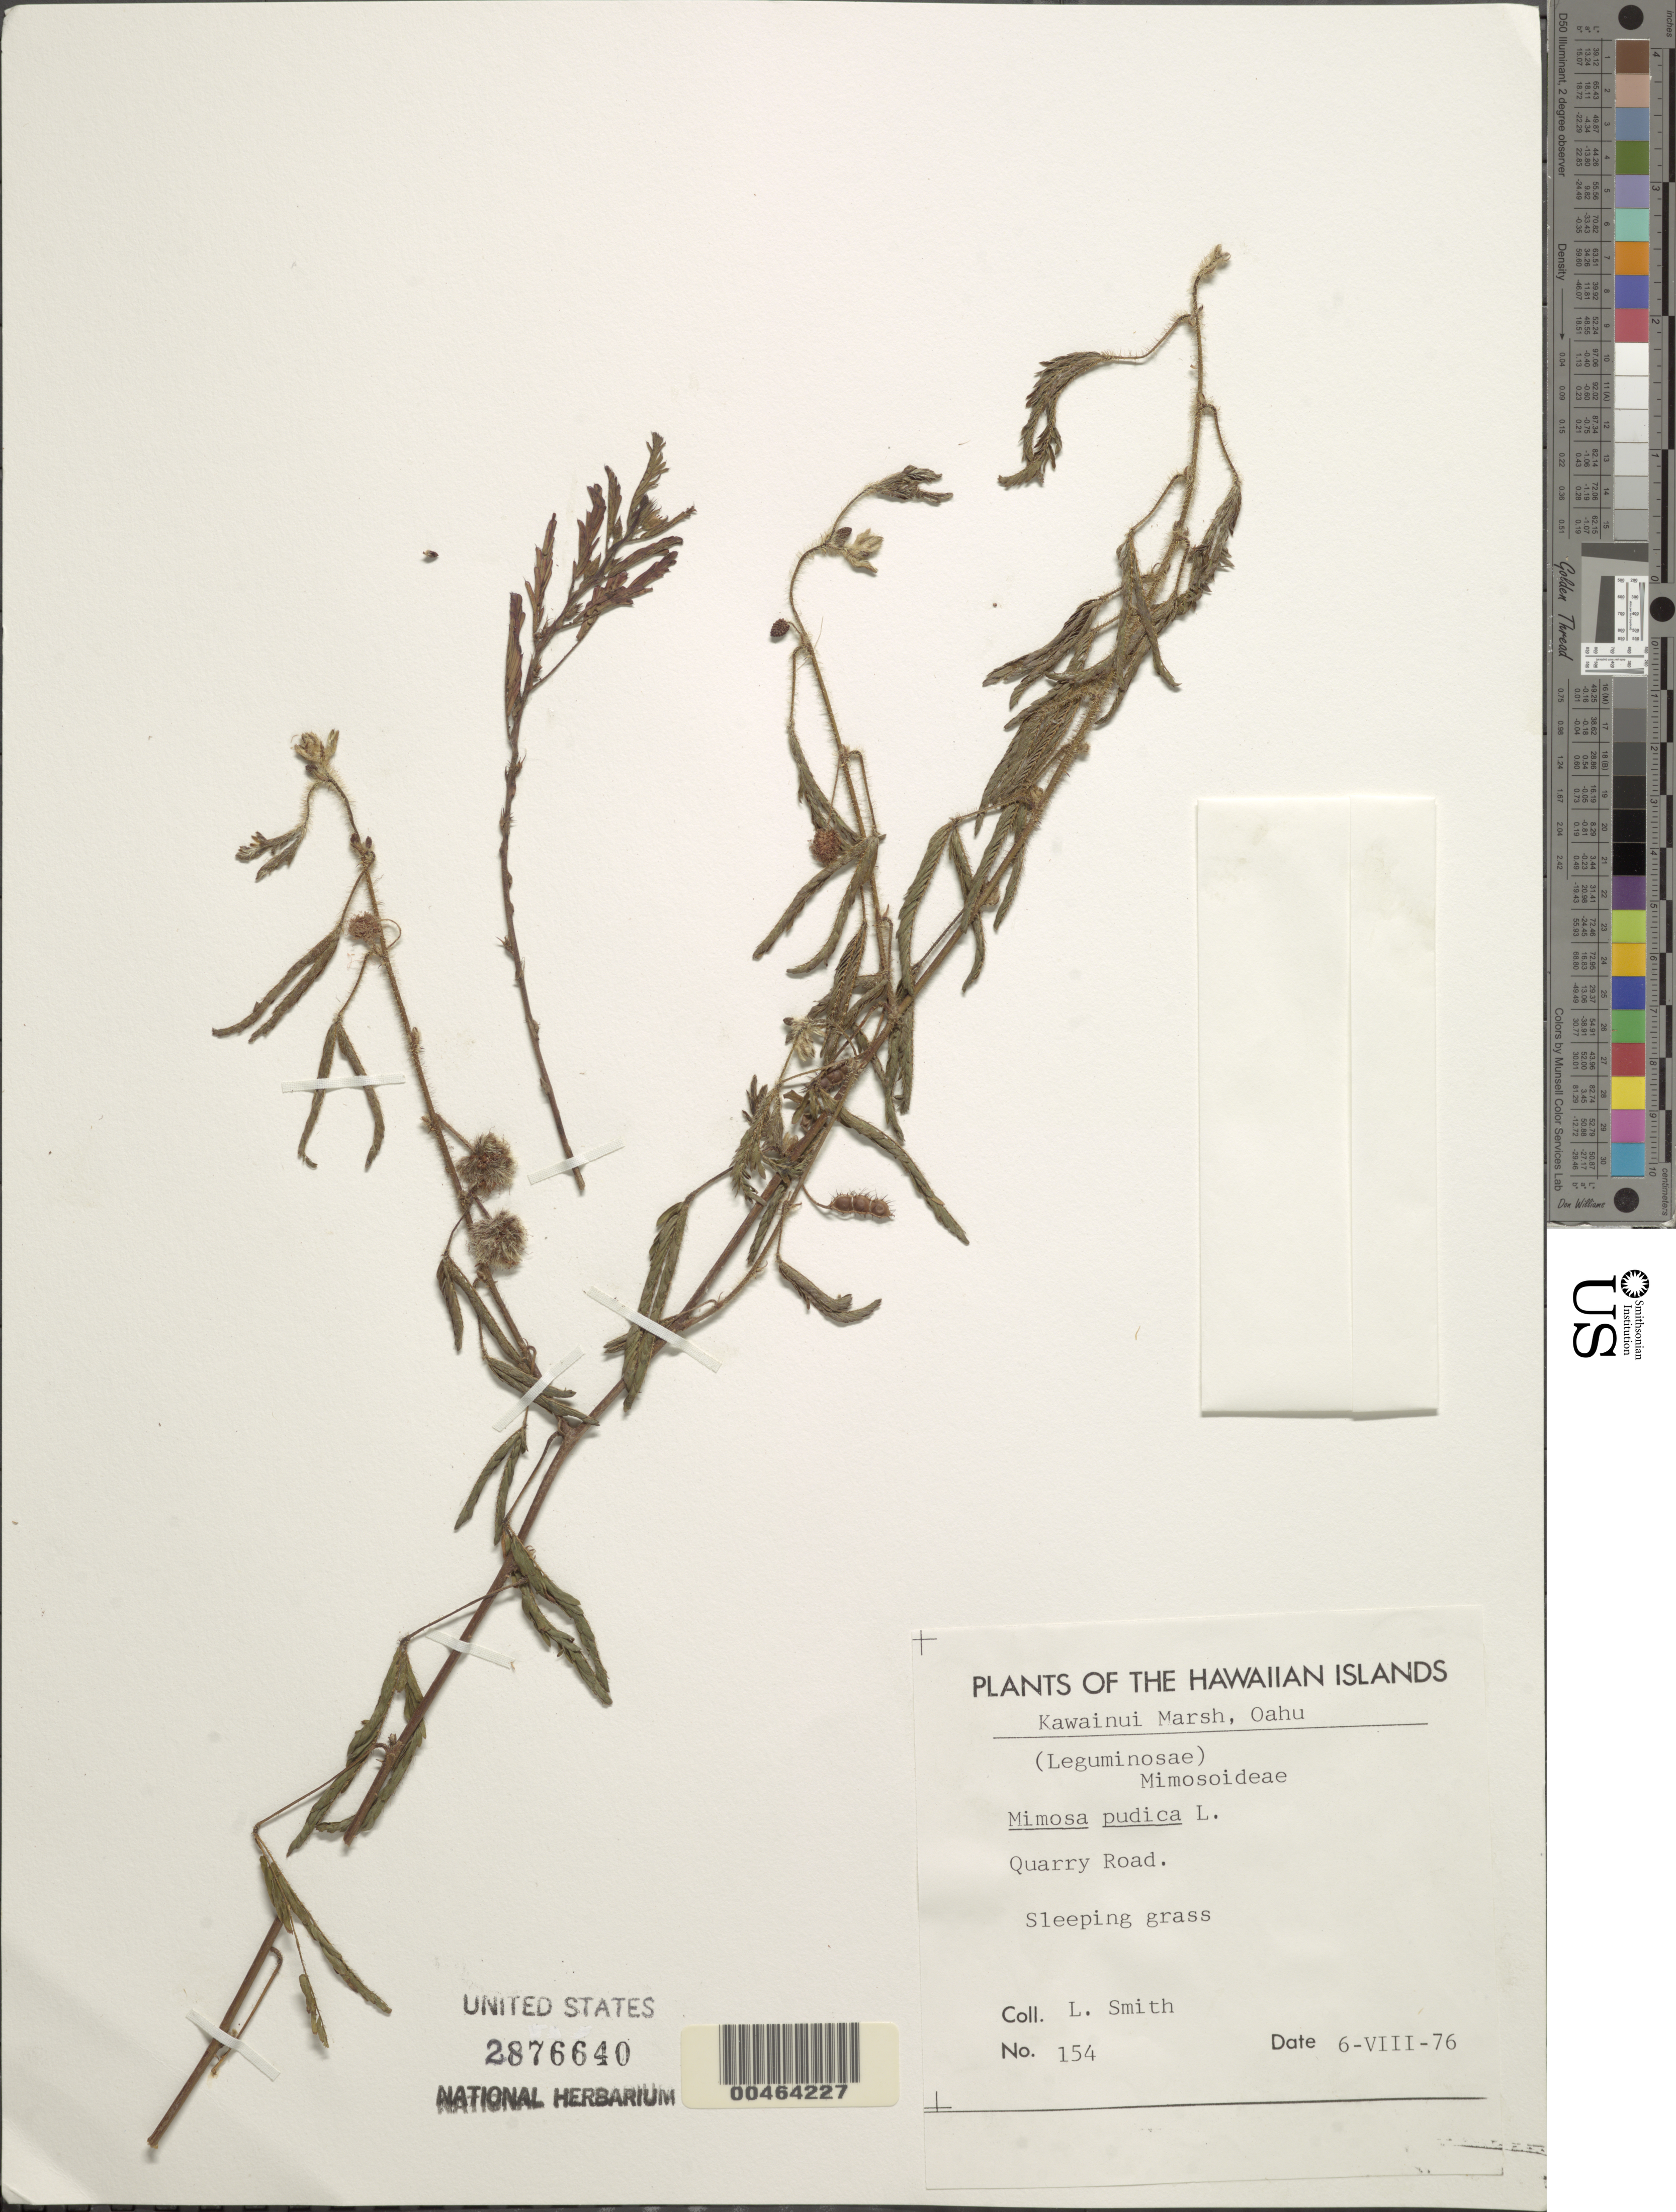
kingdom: Plantae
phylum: Tracheophyta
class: Magnoliopsida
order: Fabales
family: Fabaceae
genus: Mimosa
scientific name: Mimosa pudica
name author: L.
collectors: L. Smith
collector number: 154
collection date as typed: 6 Aug 1976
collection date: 1976-08-06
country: United States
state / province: Hawaii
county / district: Honolulu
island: Oahu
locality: Kawainui Marsh, Quarry Road.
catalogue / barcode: US 2876640